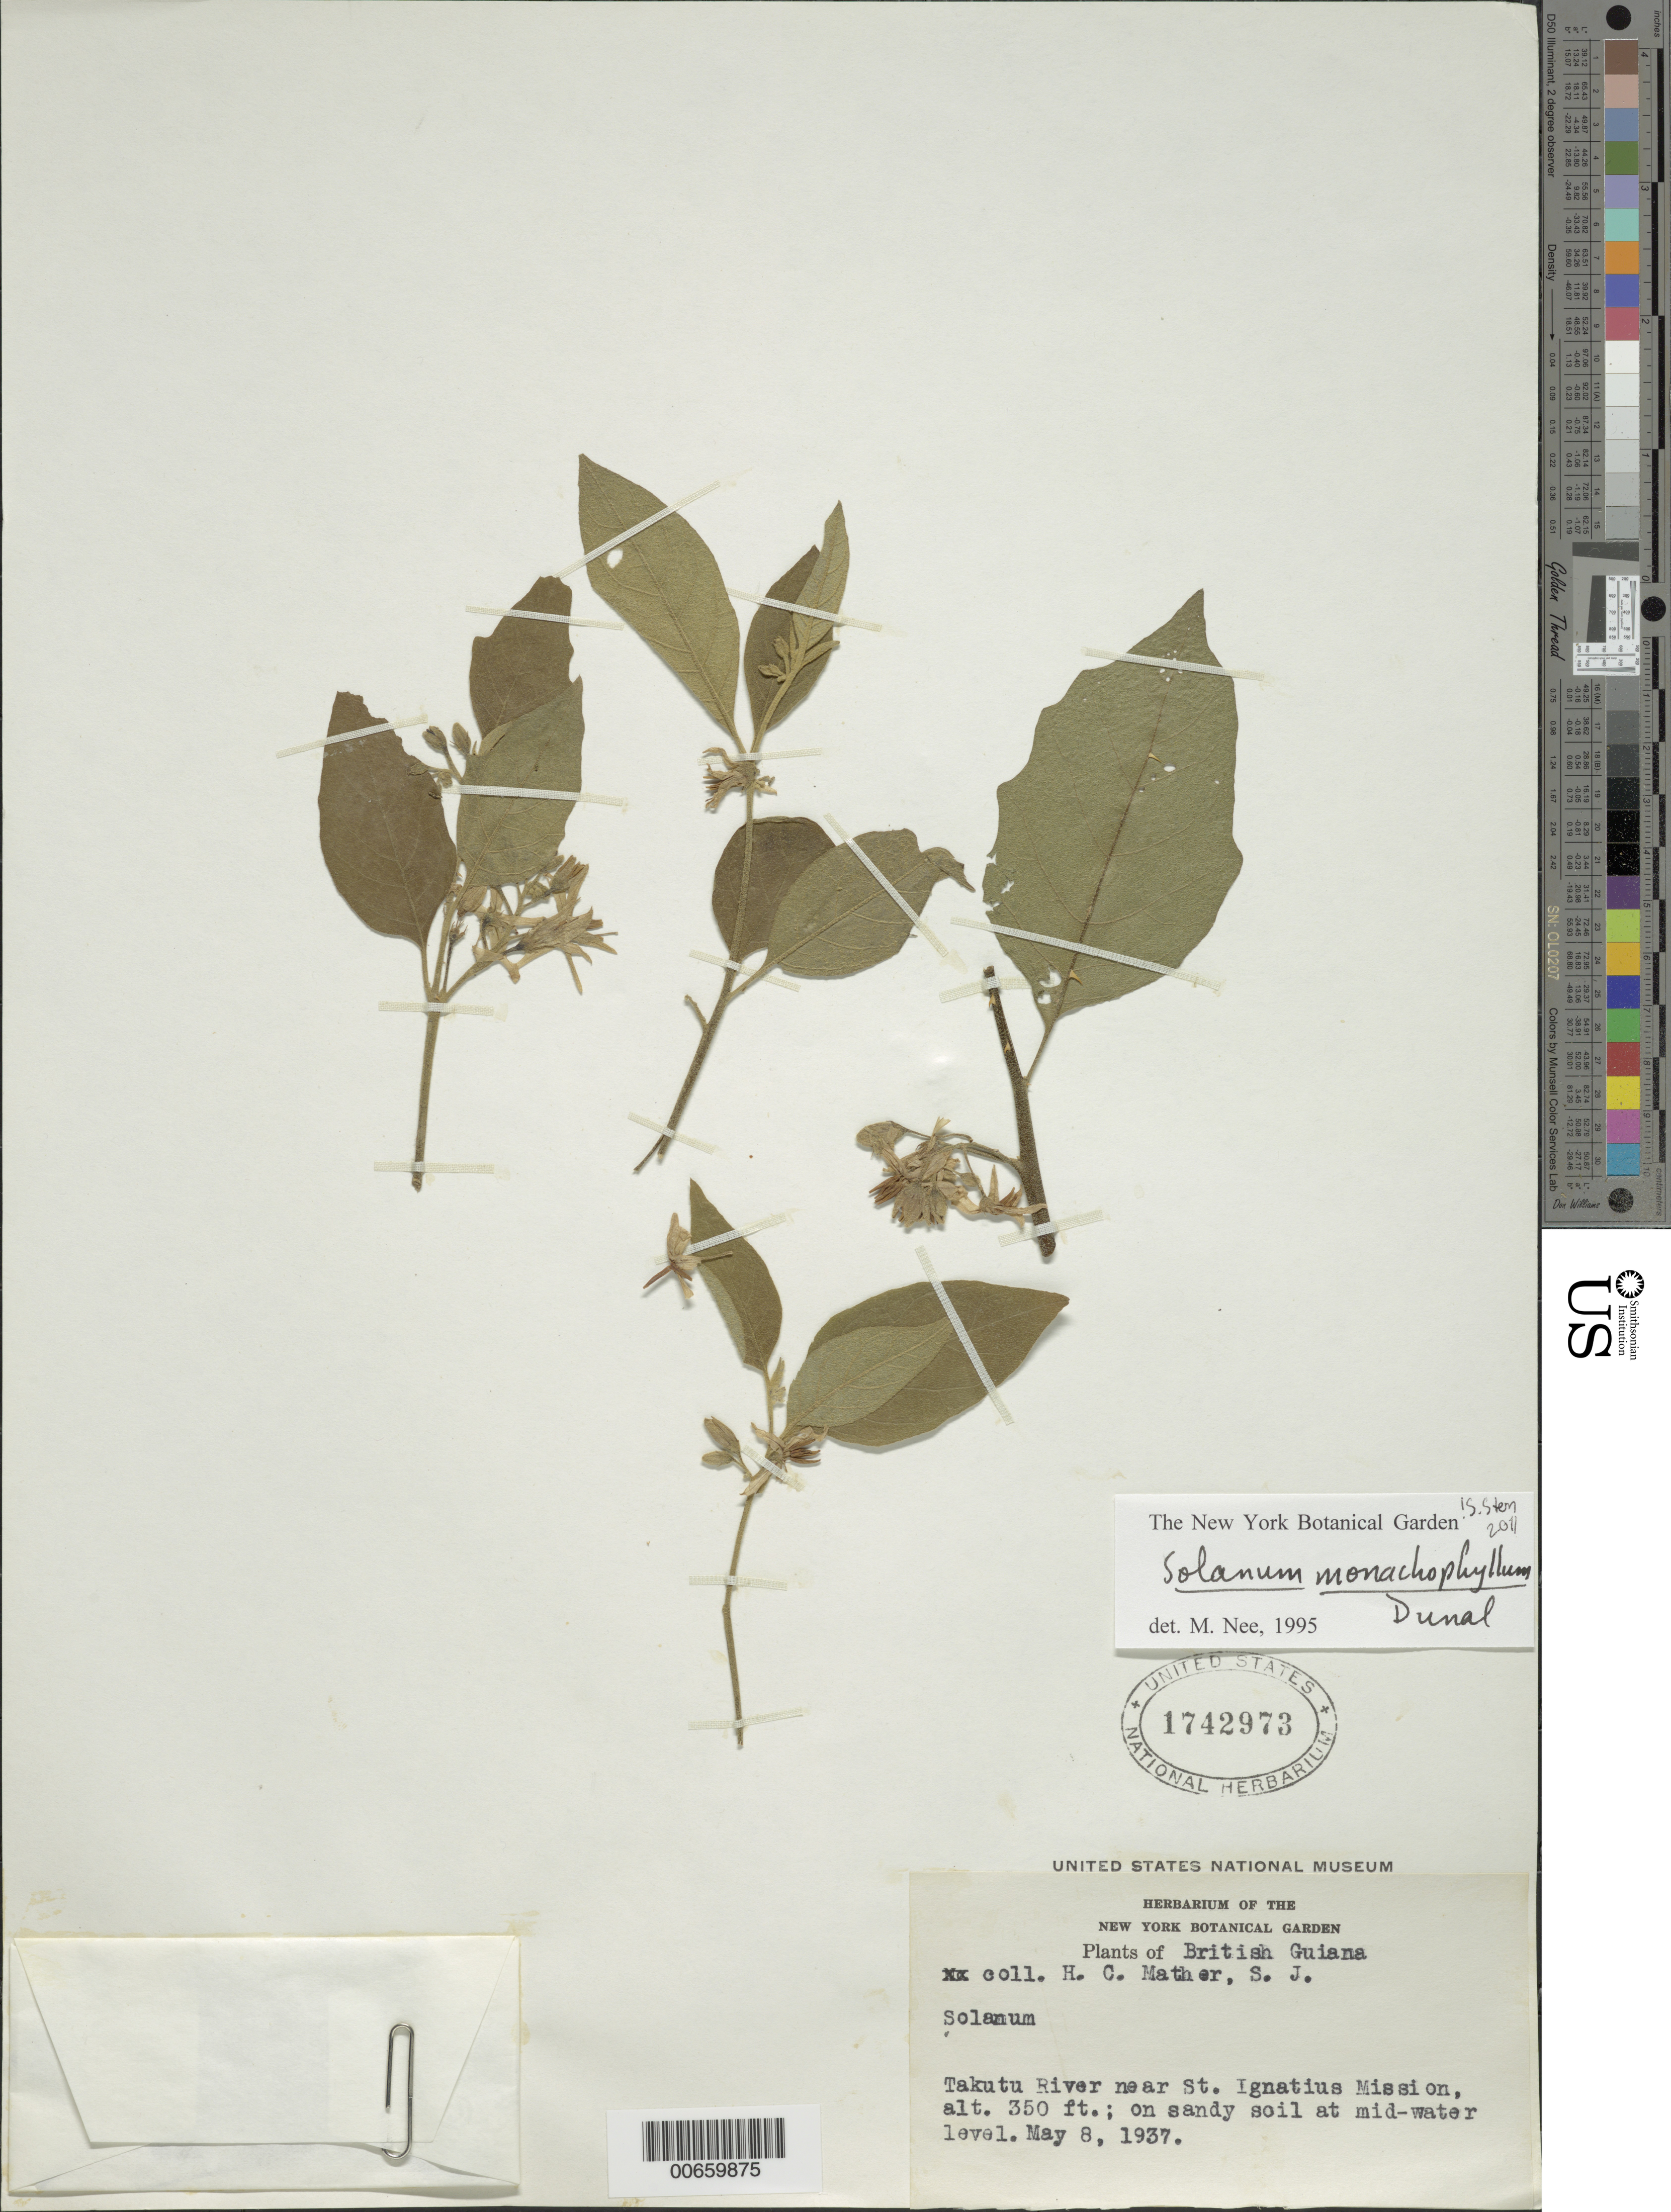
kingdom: Plantae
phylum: Tracheophyta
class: Magnoliopsida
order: Solanales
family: Solanaceae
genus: Solanum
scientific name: Solanum monachophyllum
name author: Dunal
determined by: Nee, Michael H.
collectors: H. Mather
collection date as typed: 5 May 1937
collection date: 1937-05-05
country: Guyana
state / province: U. Takutu-U. Essequibo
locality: Takutu R., near St. Ignatius Mission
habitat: Sandy soil at mid-water level.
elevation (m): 105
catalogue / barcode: US 1742973